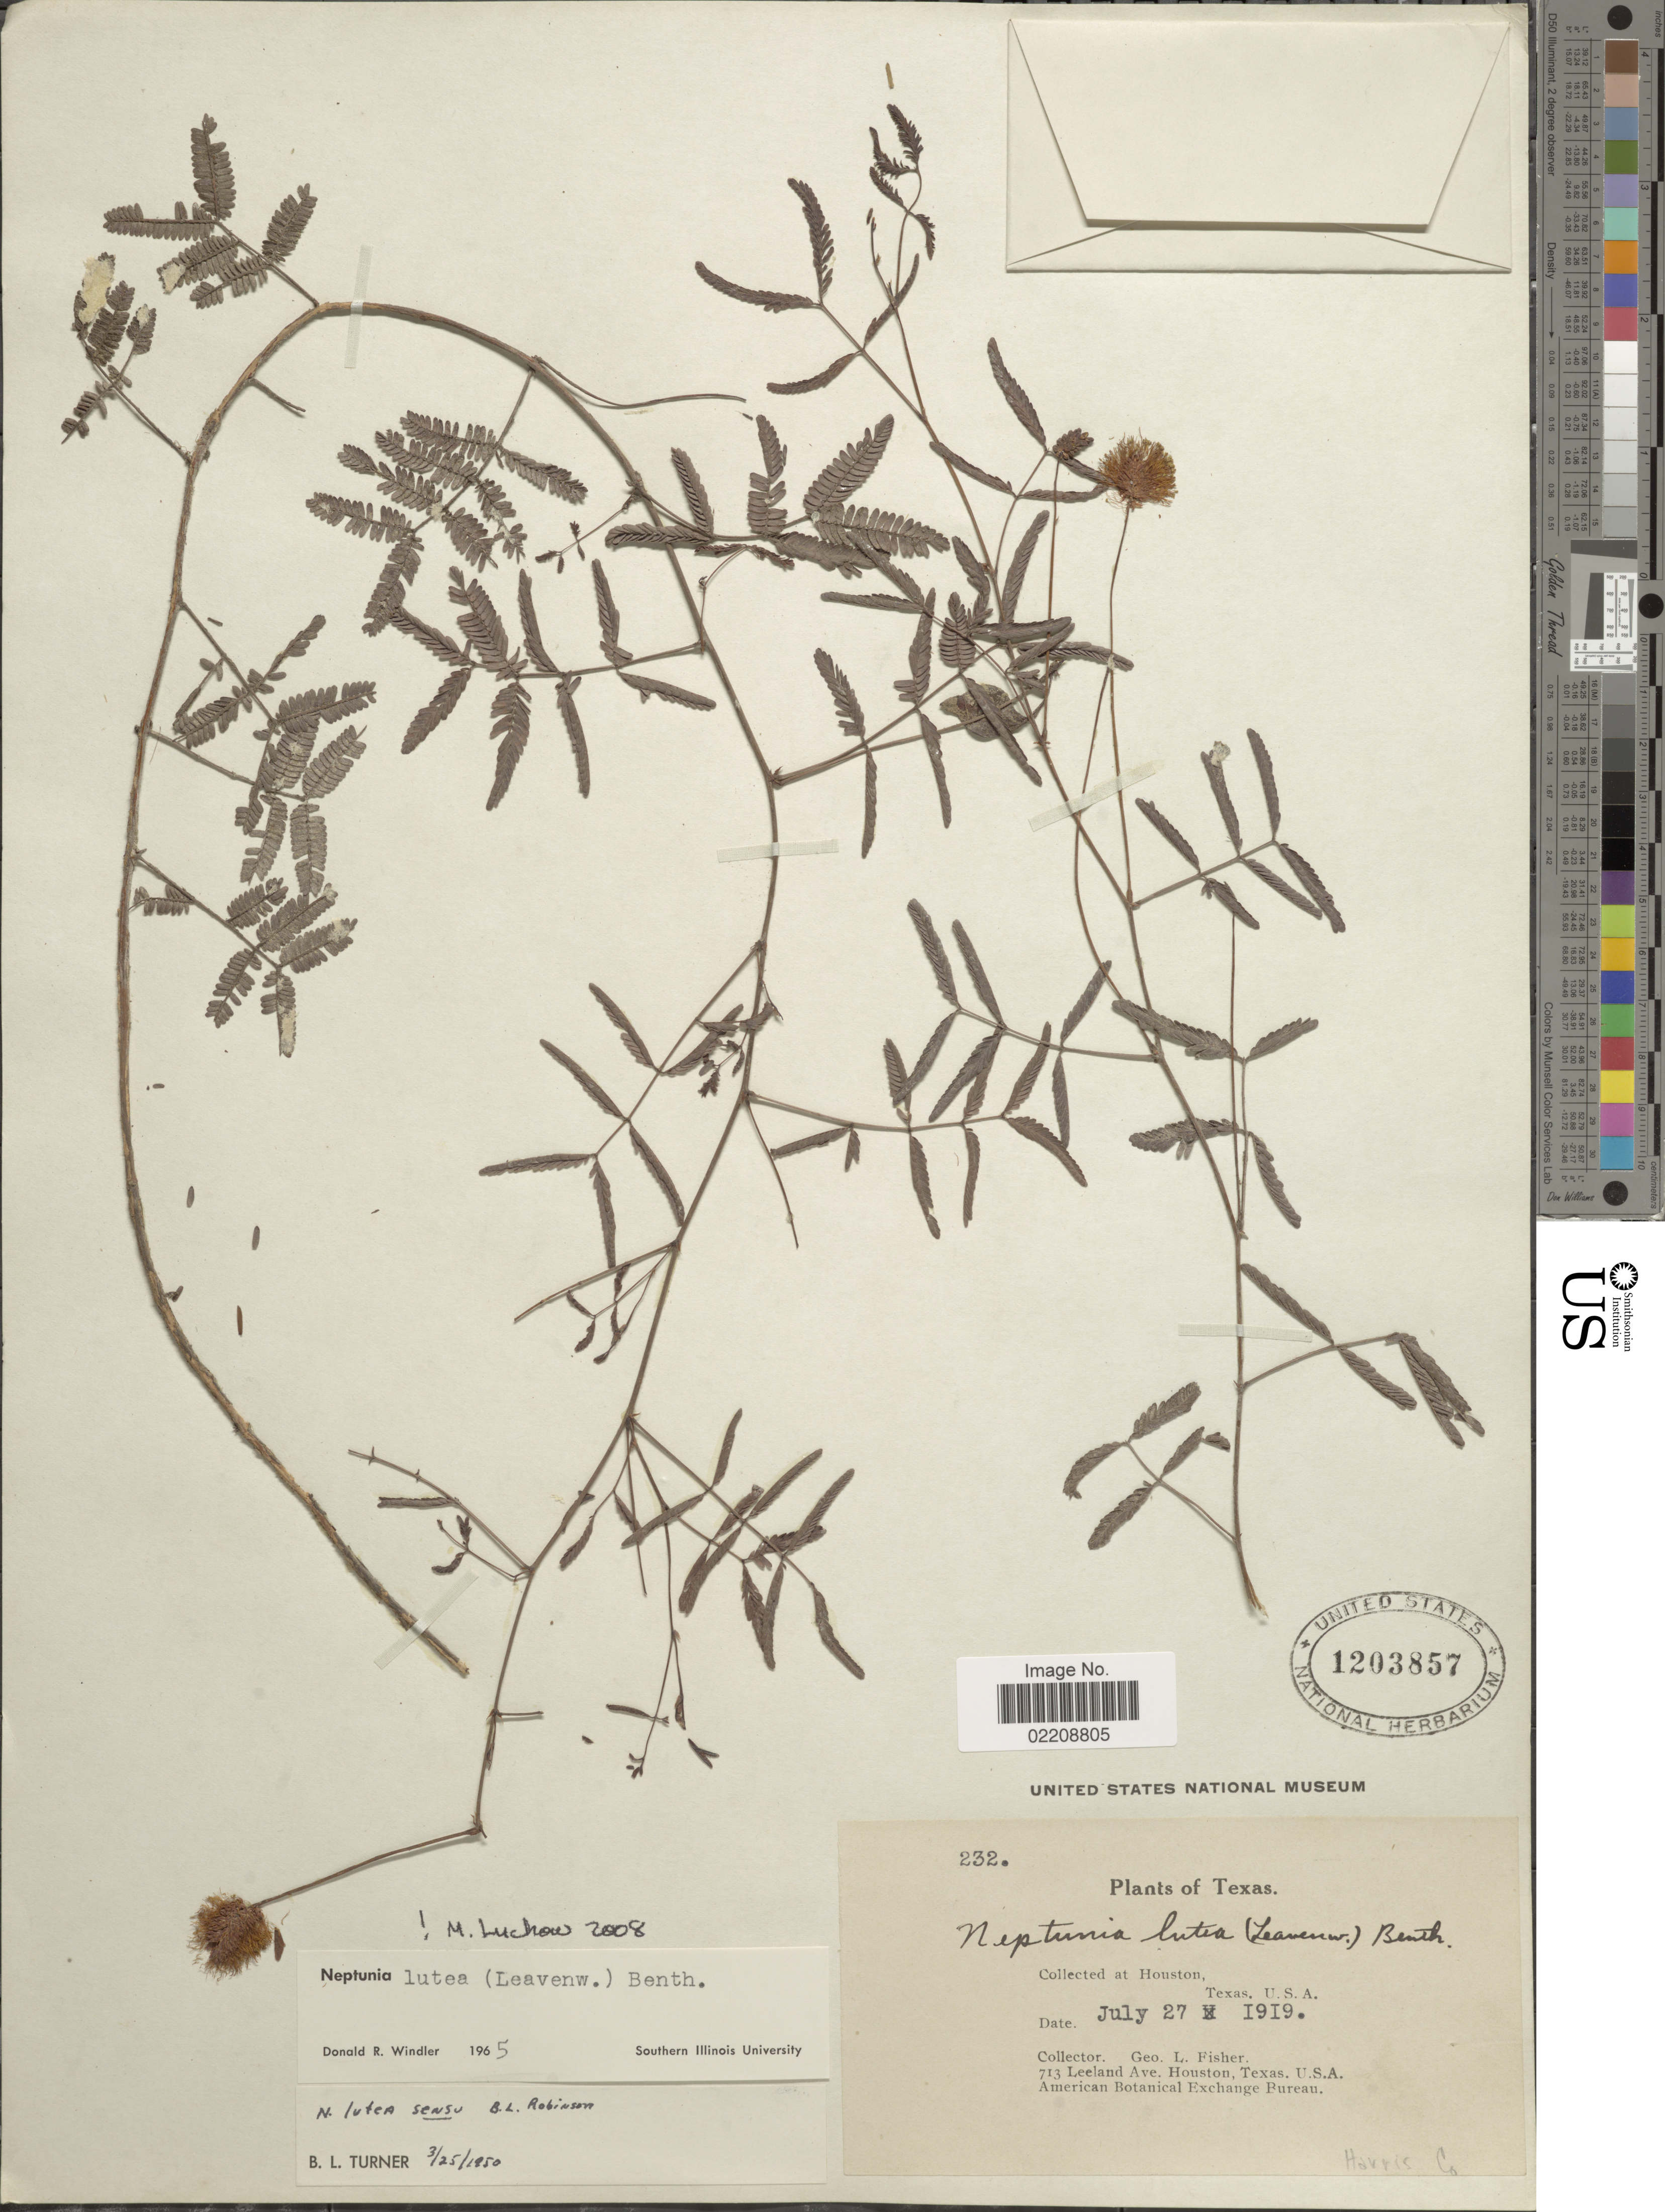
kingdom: Plantae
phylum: Tracheophyta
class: Magnoliopsida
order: Fabales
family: Fabaceae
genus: Neptunia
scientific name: Neptunia lutea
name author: (Leavenw.) Benth.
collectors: G. L. Fisher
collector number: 232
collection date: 1919-07-27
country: United States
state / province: Texas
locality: Houston, U.S.A., Harris Co.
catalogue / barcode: US 1203857